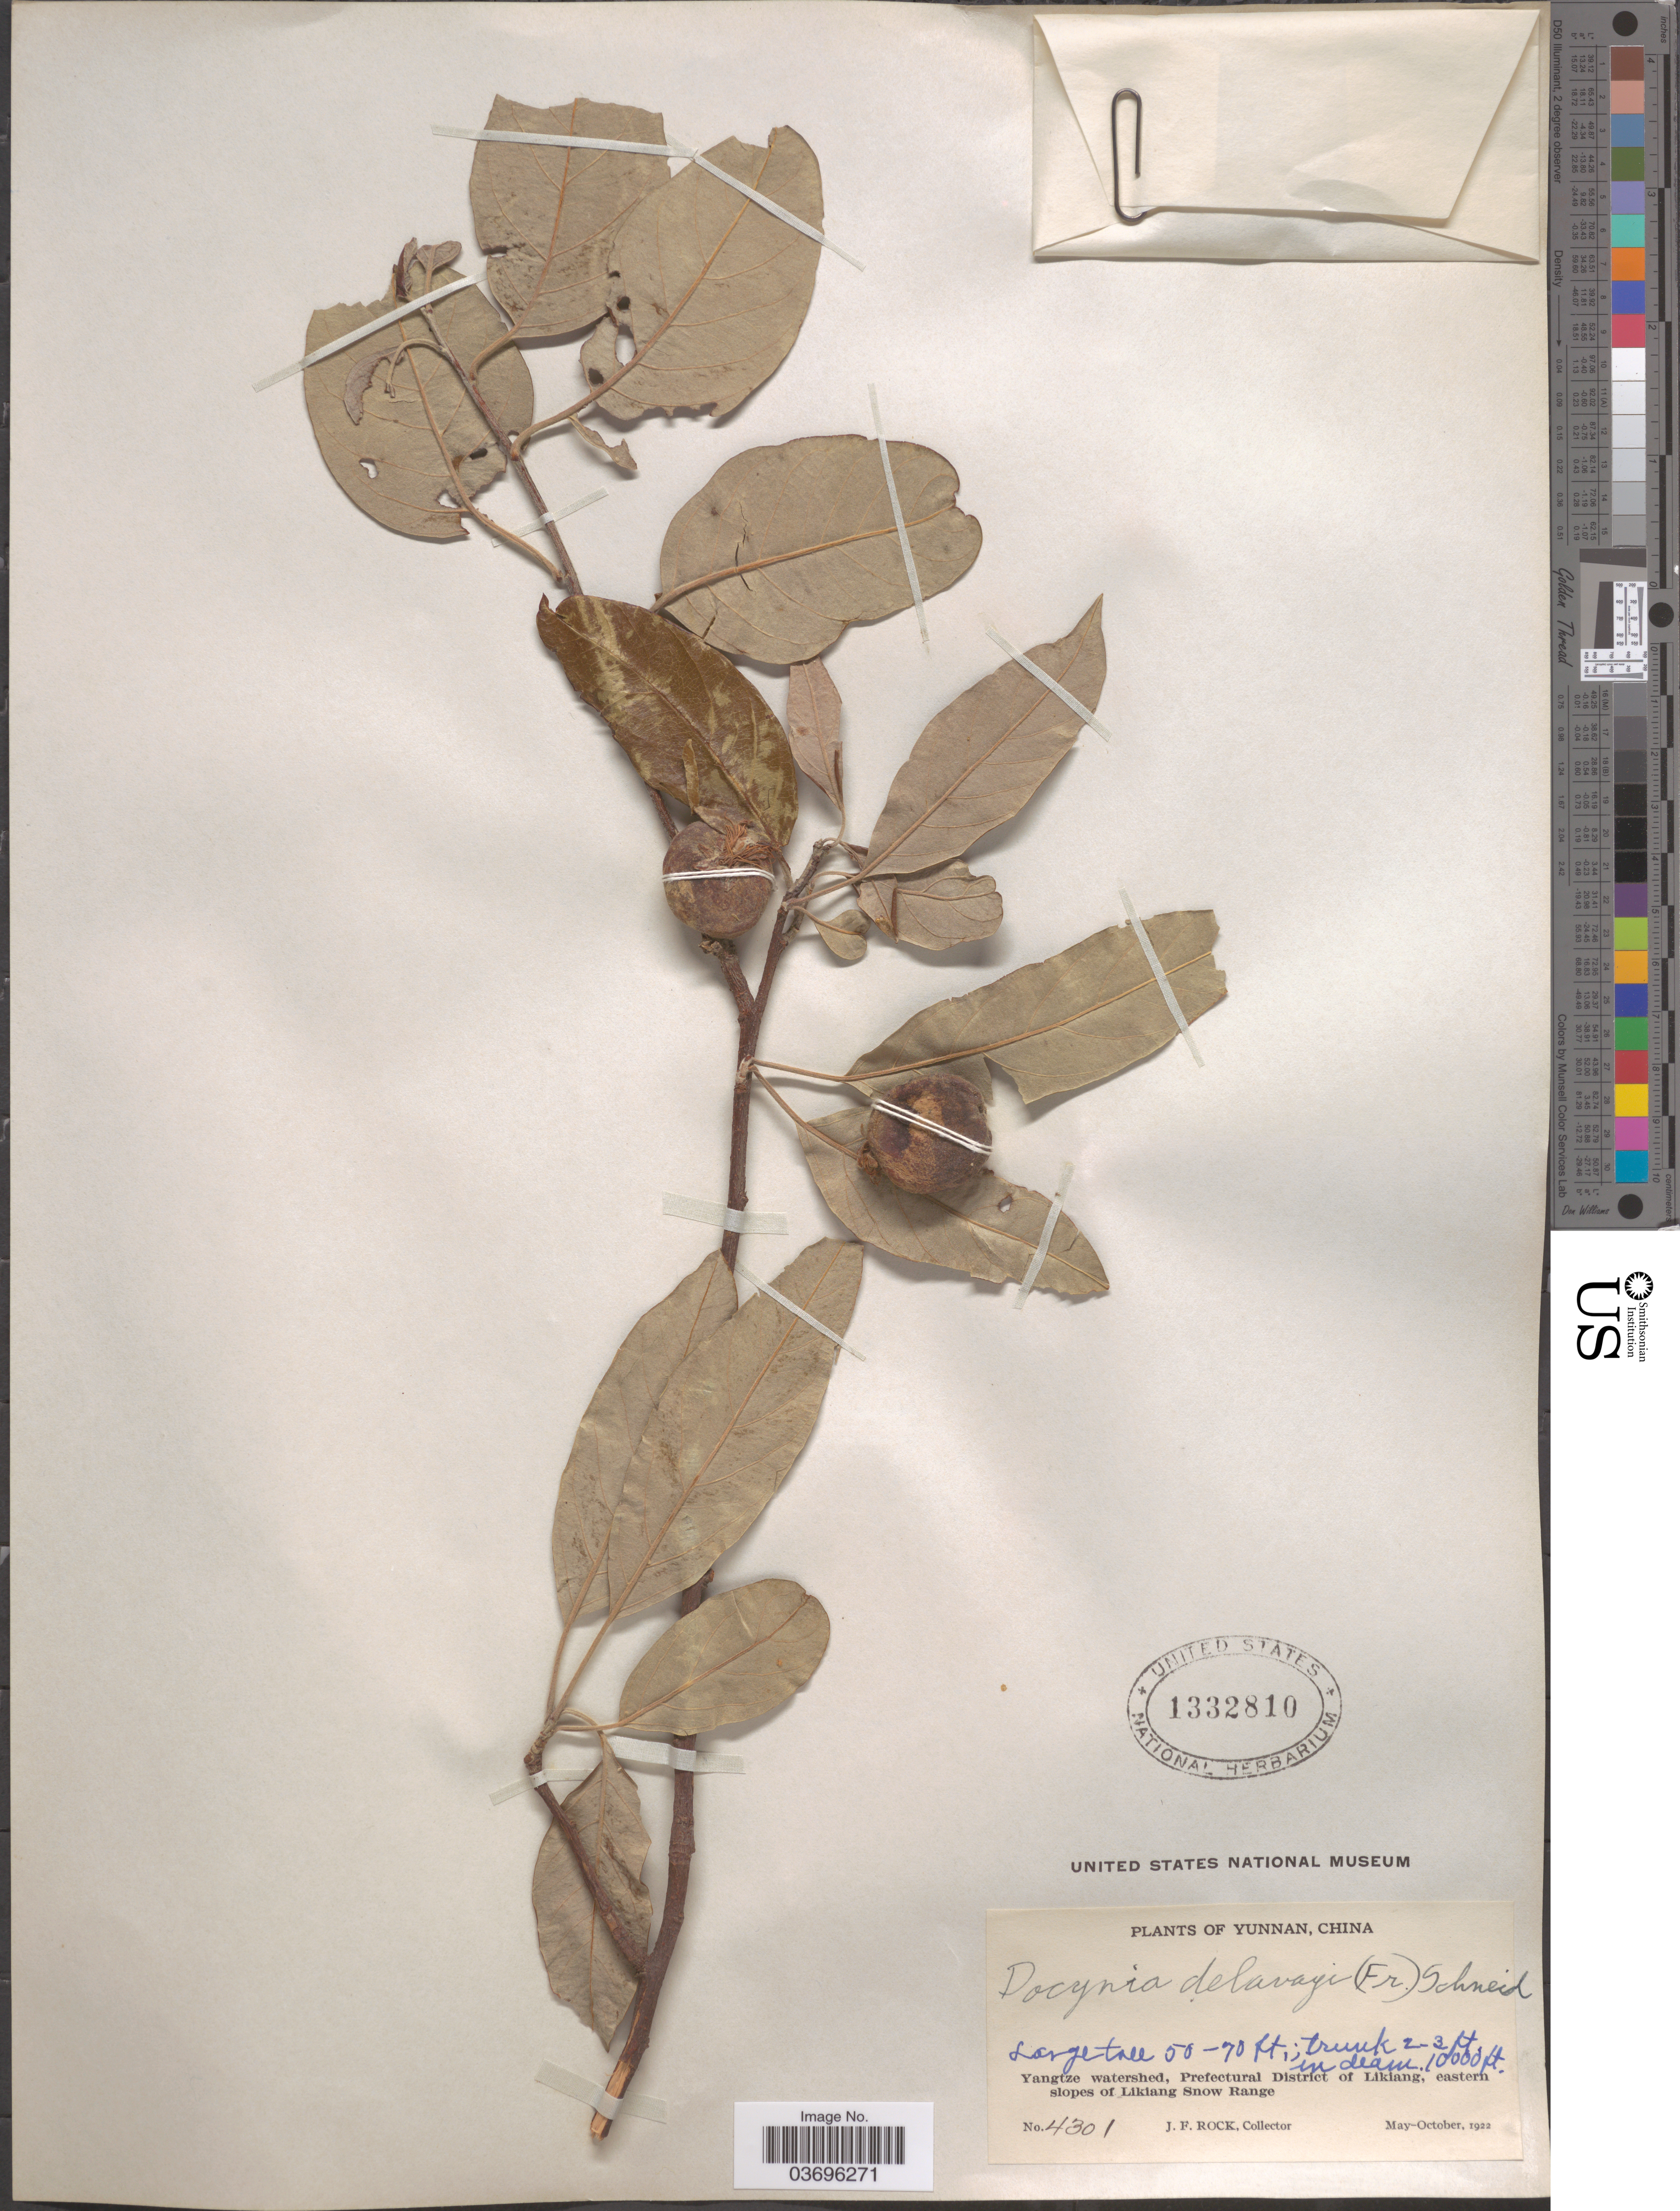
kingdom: Plantae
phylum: Tracheophyta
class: Magnoliopsida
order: Rosales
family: Rosaceae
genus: Docynia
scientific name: Docynia delavayi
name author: C.K. Schneid.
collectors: J. Rock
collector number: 4301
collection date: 1922-05/1922-10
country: China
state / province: Yunnan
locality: Yangtze watershed, Prefectural District of Likiang, eastern slopes of Likiang Snow Range.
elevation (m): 3048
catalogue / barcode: US 1332810